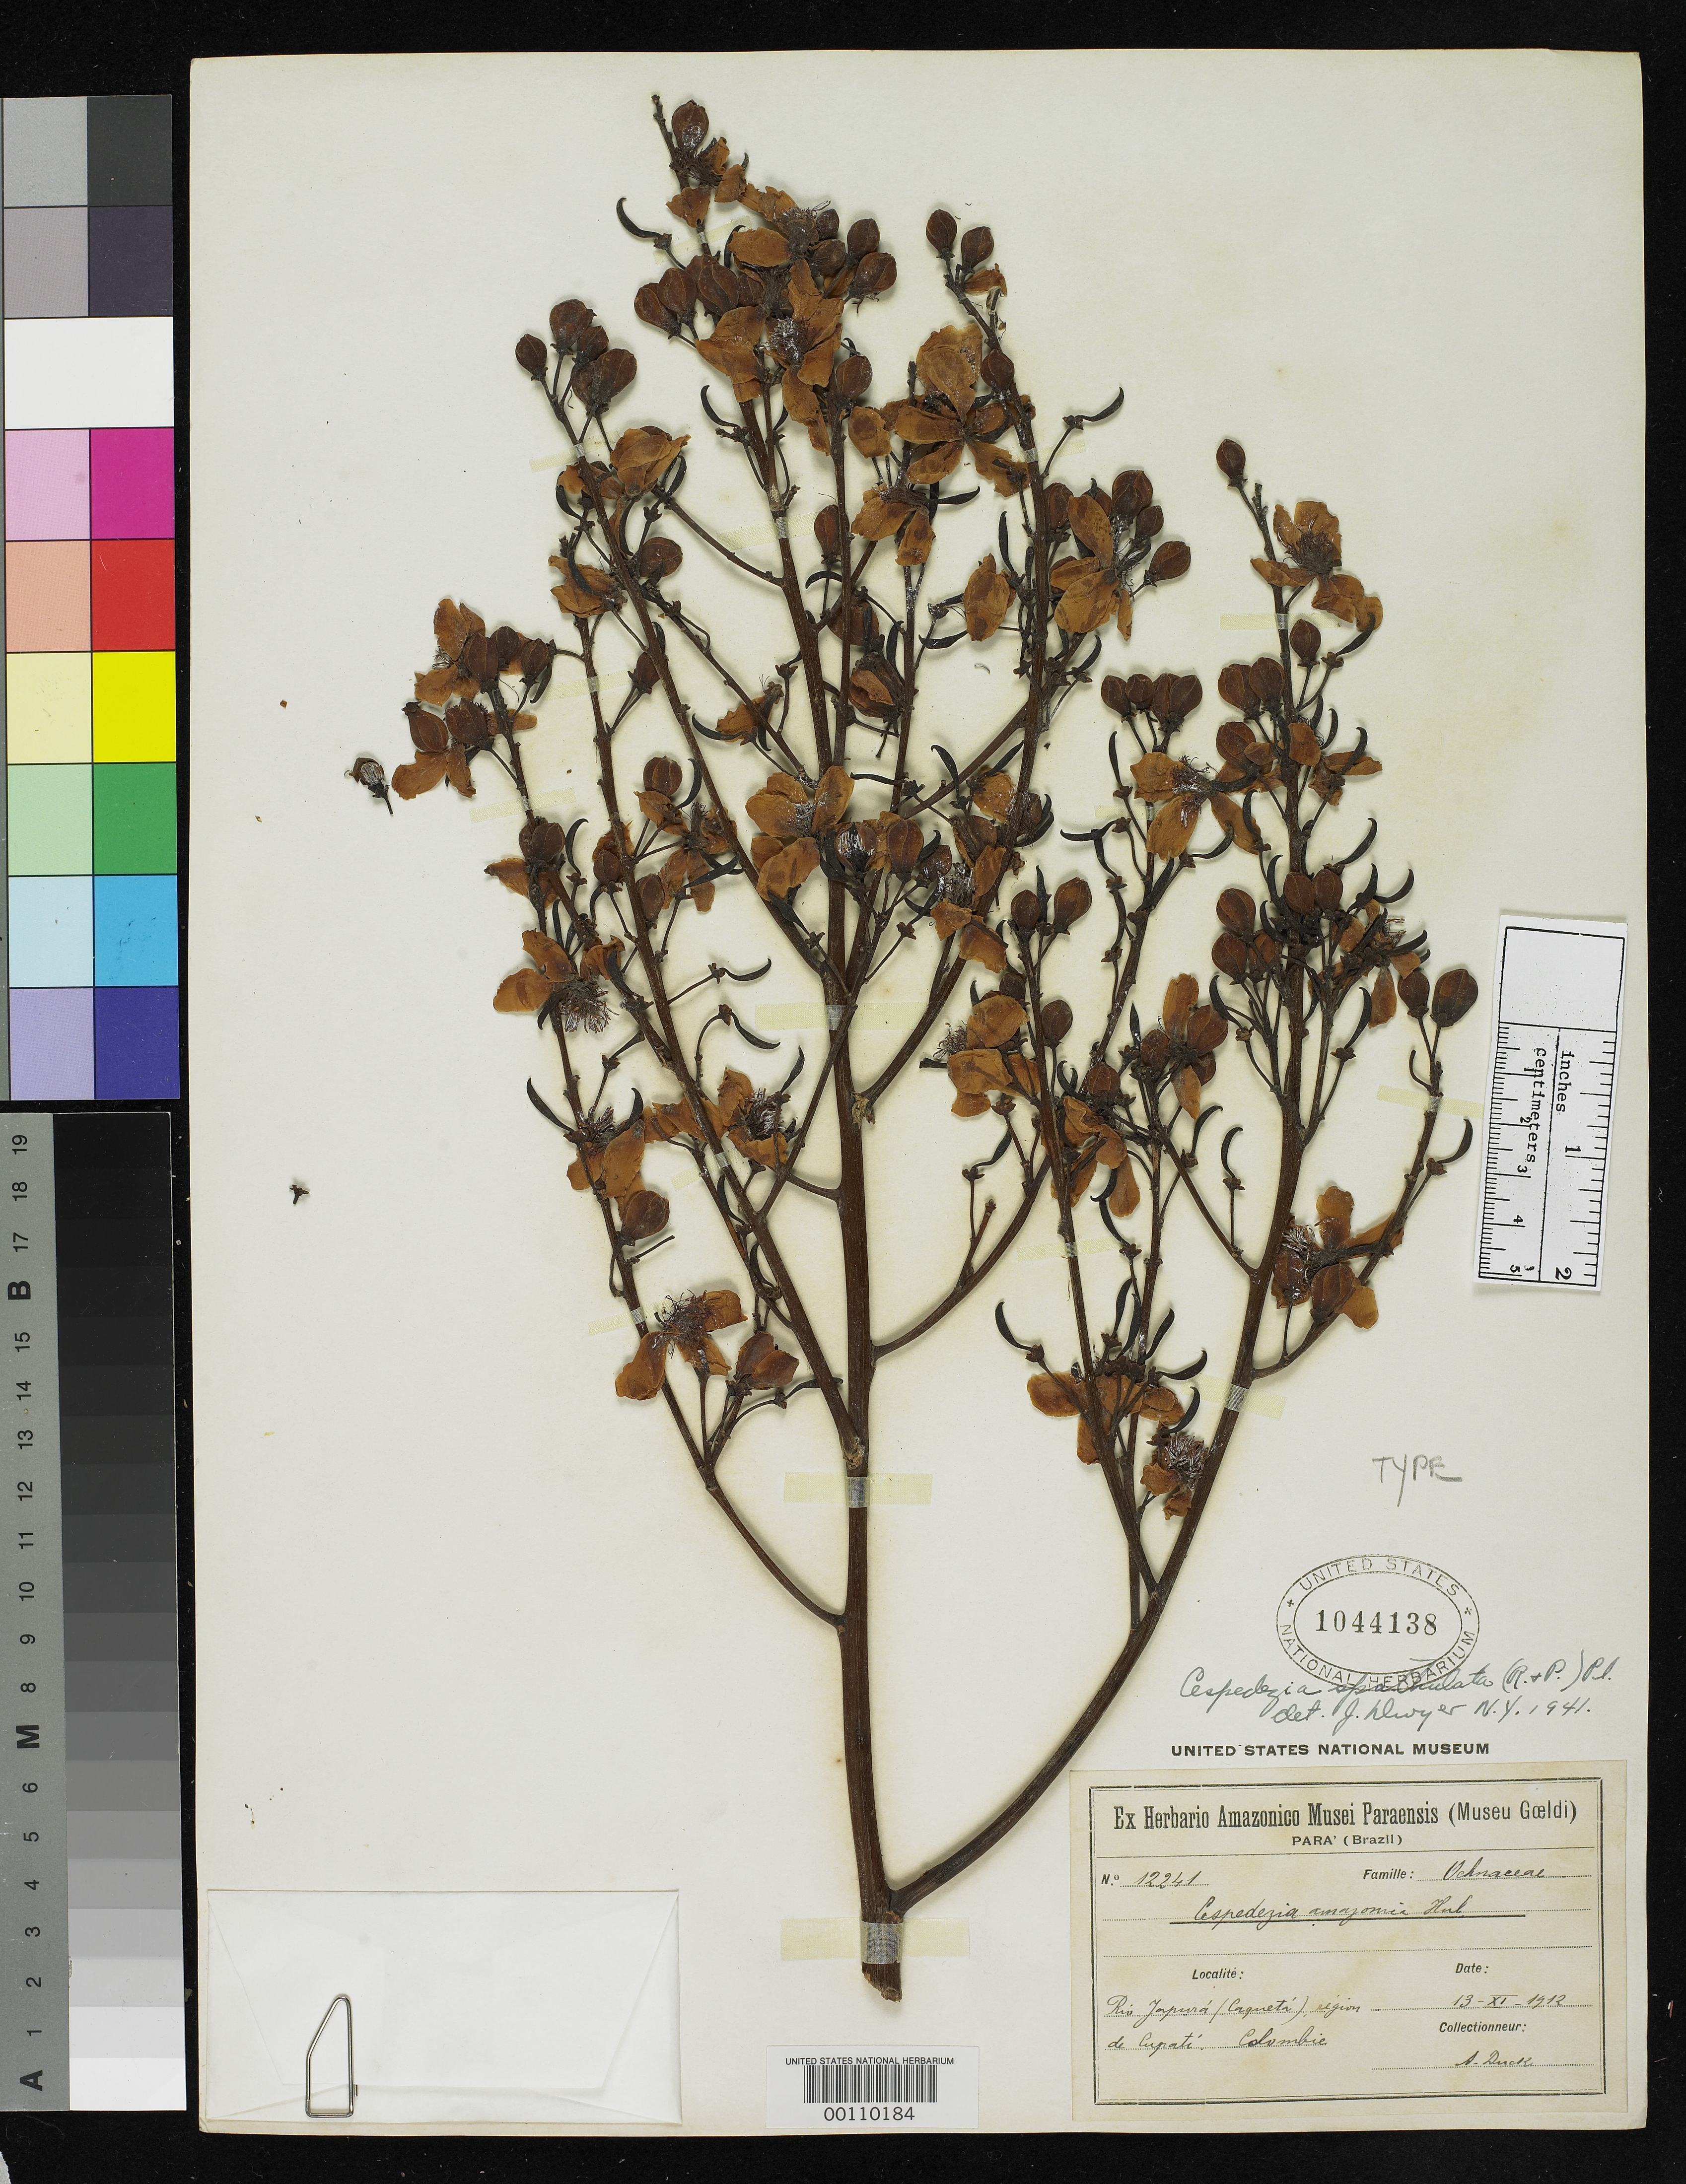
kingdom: Plantae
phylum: Tracheophyta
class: Magnoliopsida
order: Malpighiales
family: Ochnaceae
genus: Cespedesia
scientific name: Cespedesia amazonica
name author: Huber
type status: Type Collection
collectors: A. Ducke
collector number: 12241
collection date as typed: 13 Nov 1912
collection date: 1912-11-13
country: Colombia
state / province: Caquetá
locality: Rio Yapura, region de Cupati.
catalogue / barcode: US 1044138